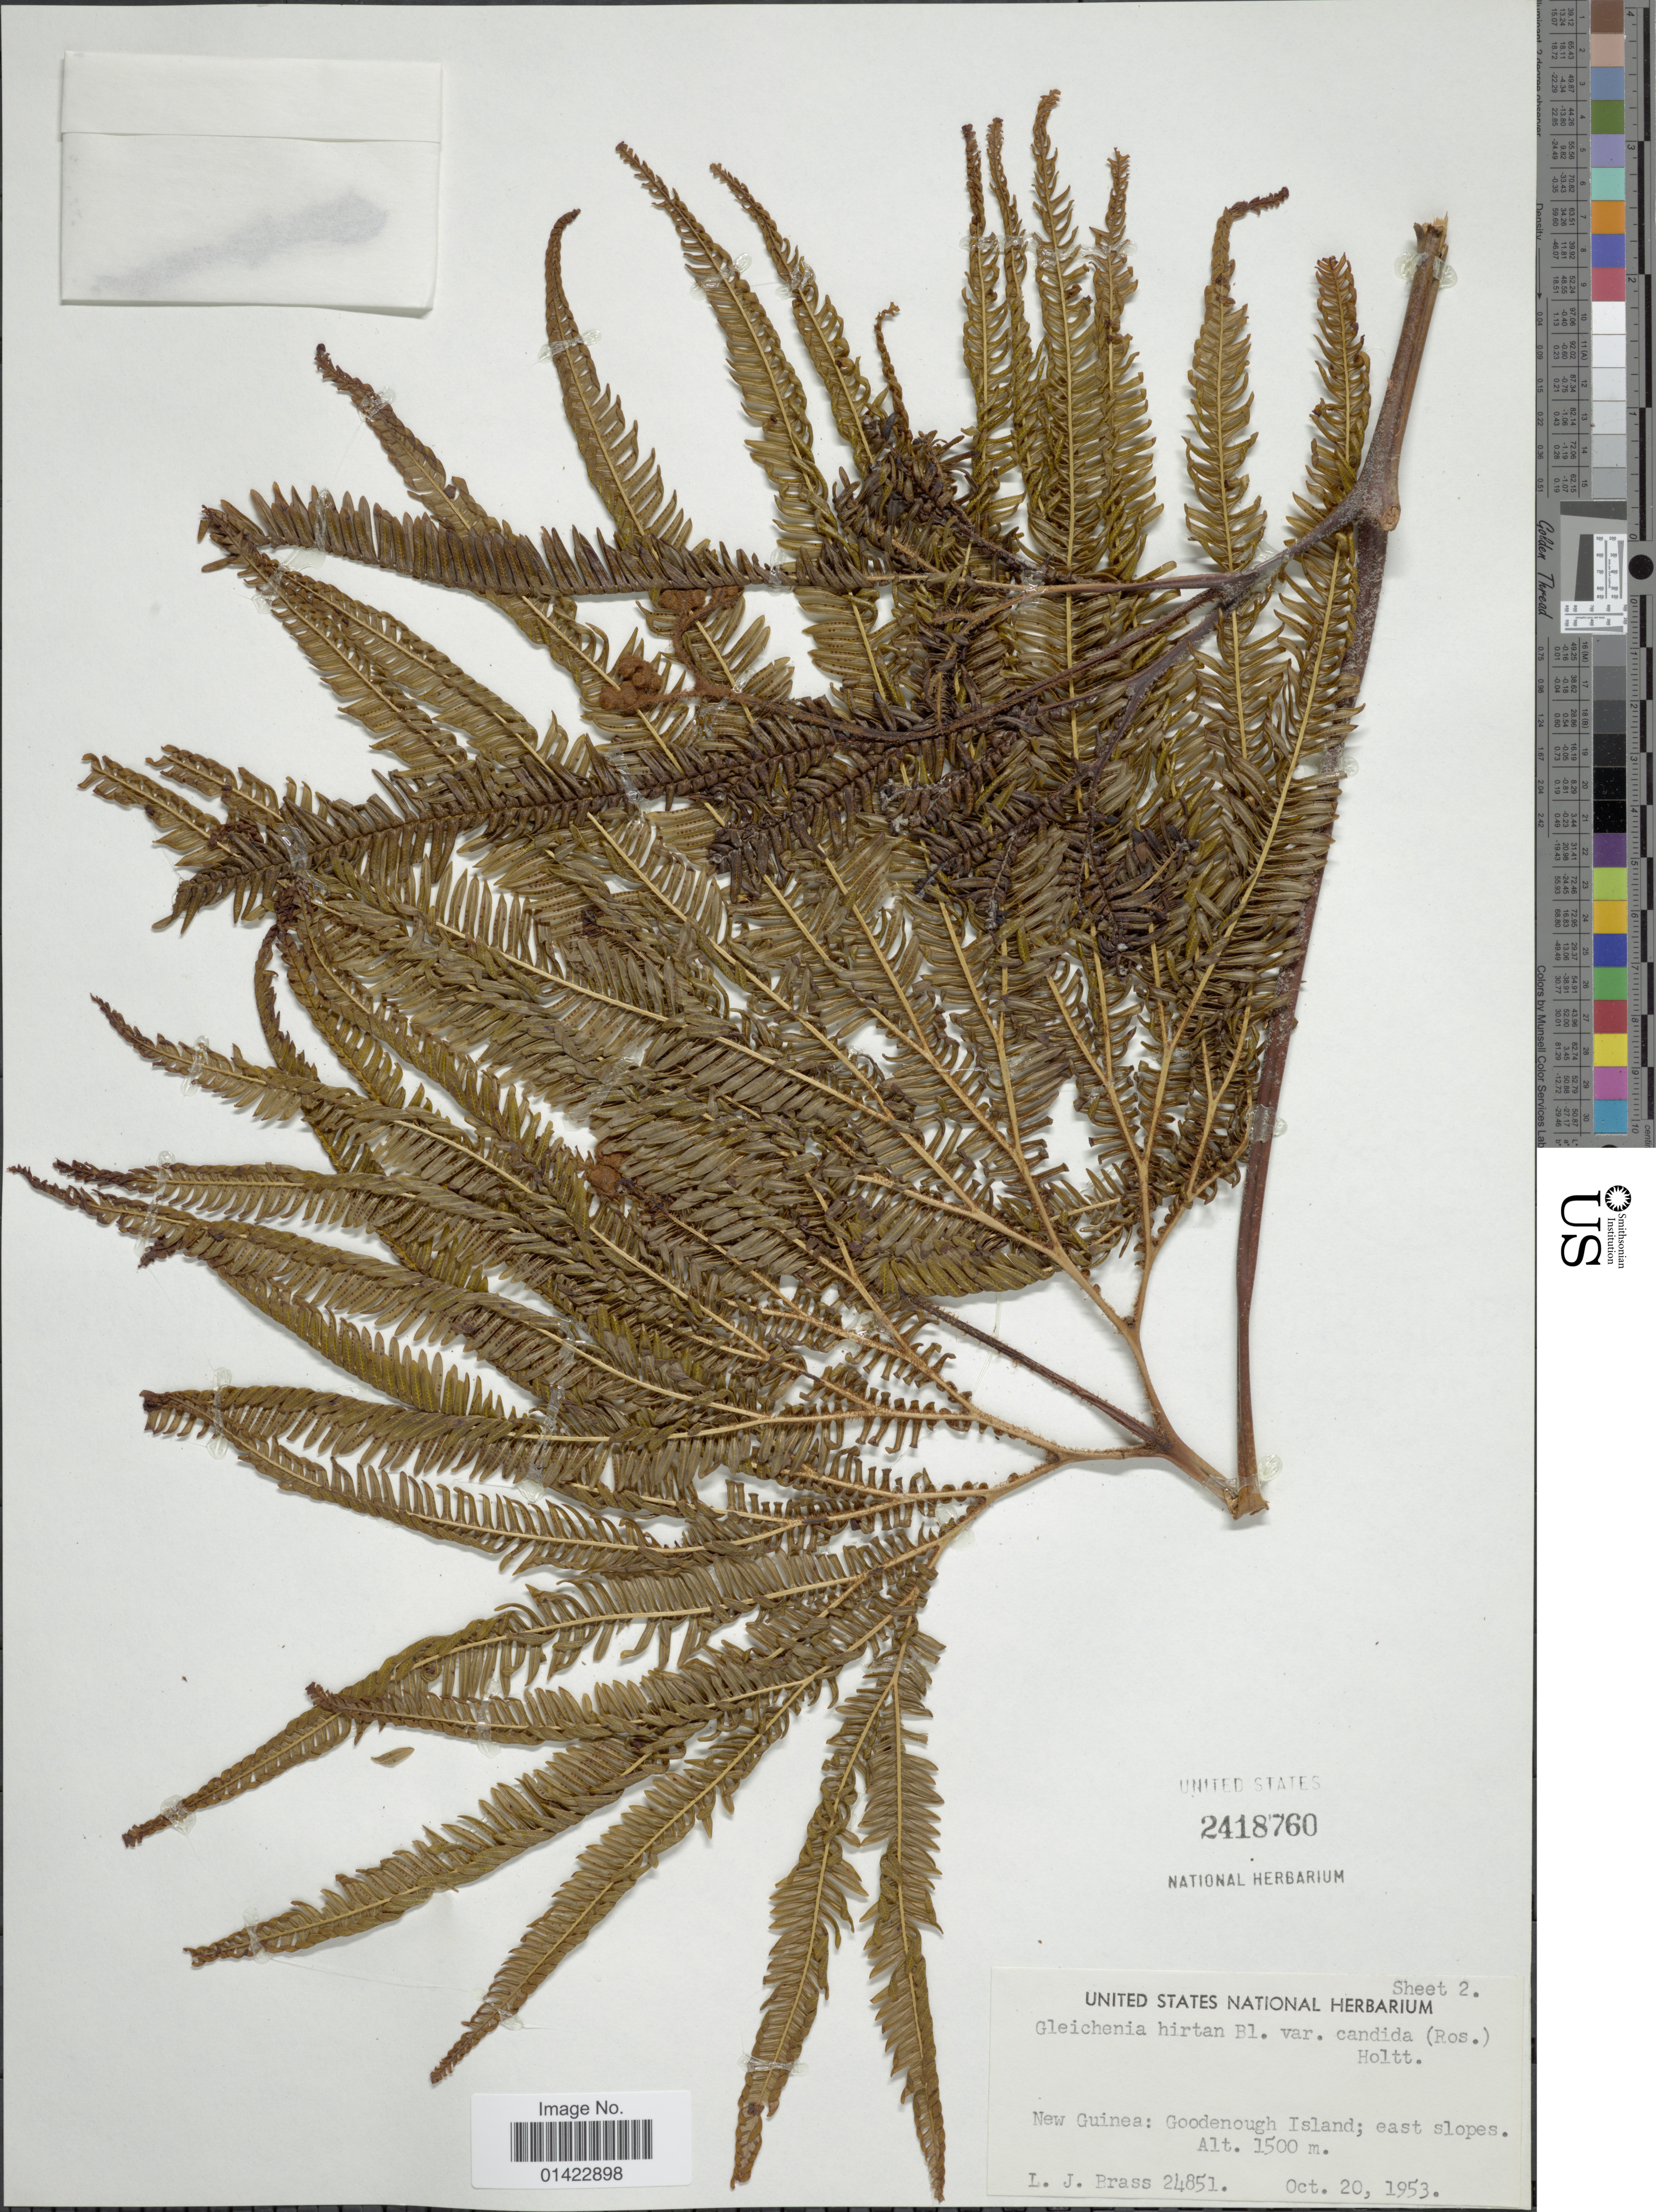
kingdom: Plantae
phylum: Tracheophyta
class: Polypodiopsida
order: Gleicheniales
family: Gleicheniaceae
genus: Sticherus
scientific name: Sticherus hirtus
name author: (Blume) Ching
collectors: L. J. Brass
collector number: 24851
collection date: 1953-10-20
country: Papua New Guinea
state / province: Milne Bay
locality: Goodenough Island; east slopes. New Guinea.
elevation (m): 1500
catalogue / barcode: US 2418760